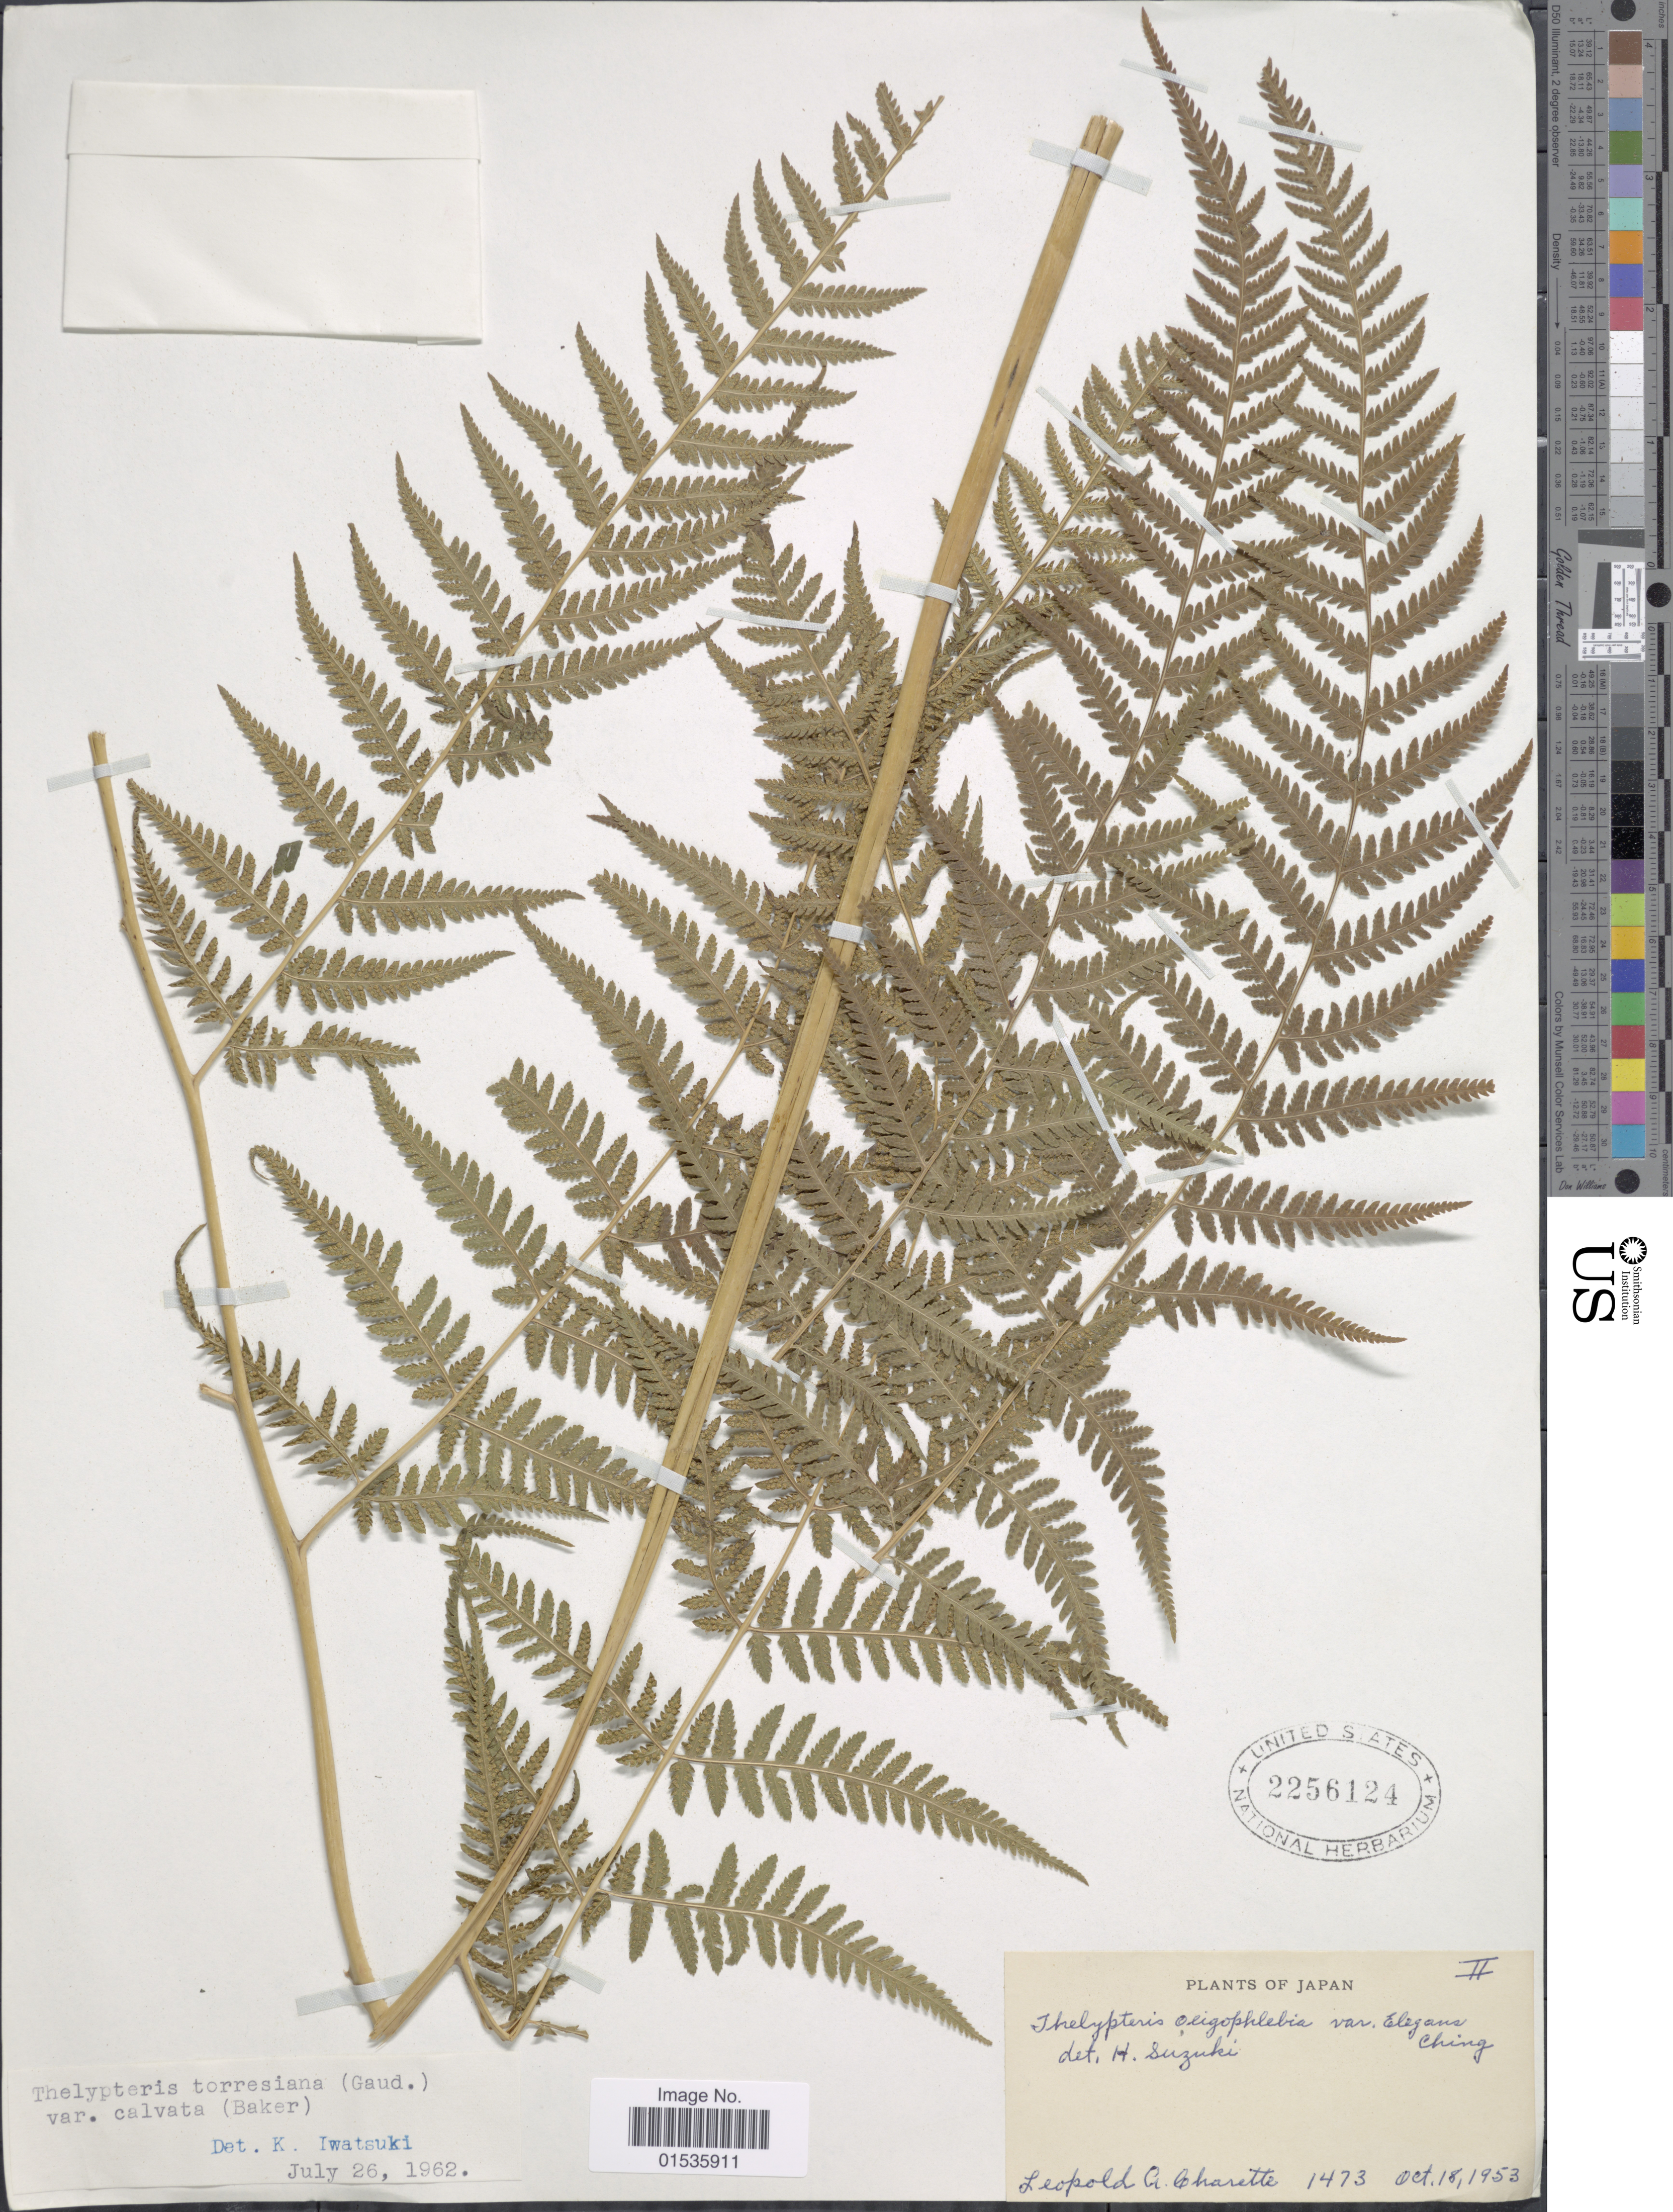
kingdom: Plantae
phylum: Tracheophyta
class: Polypodiopsida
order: Polypodiales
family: Thelypteridaceae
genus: Macrothelypteris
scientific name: Macrothelypteris torresiana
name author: (Gaudich.) Ching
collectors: L. A. Charette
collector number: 1473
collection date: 1953-10-18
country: Japan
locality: Japan.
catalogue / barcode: US 2256124